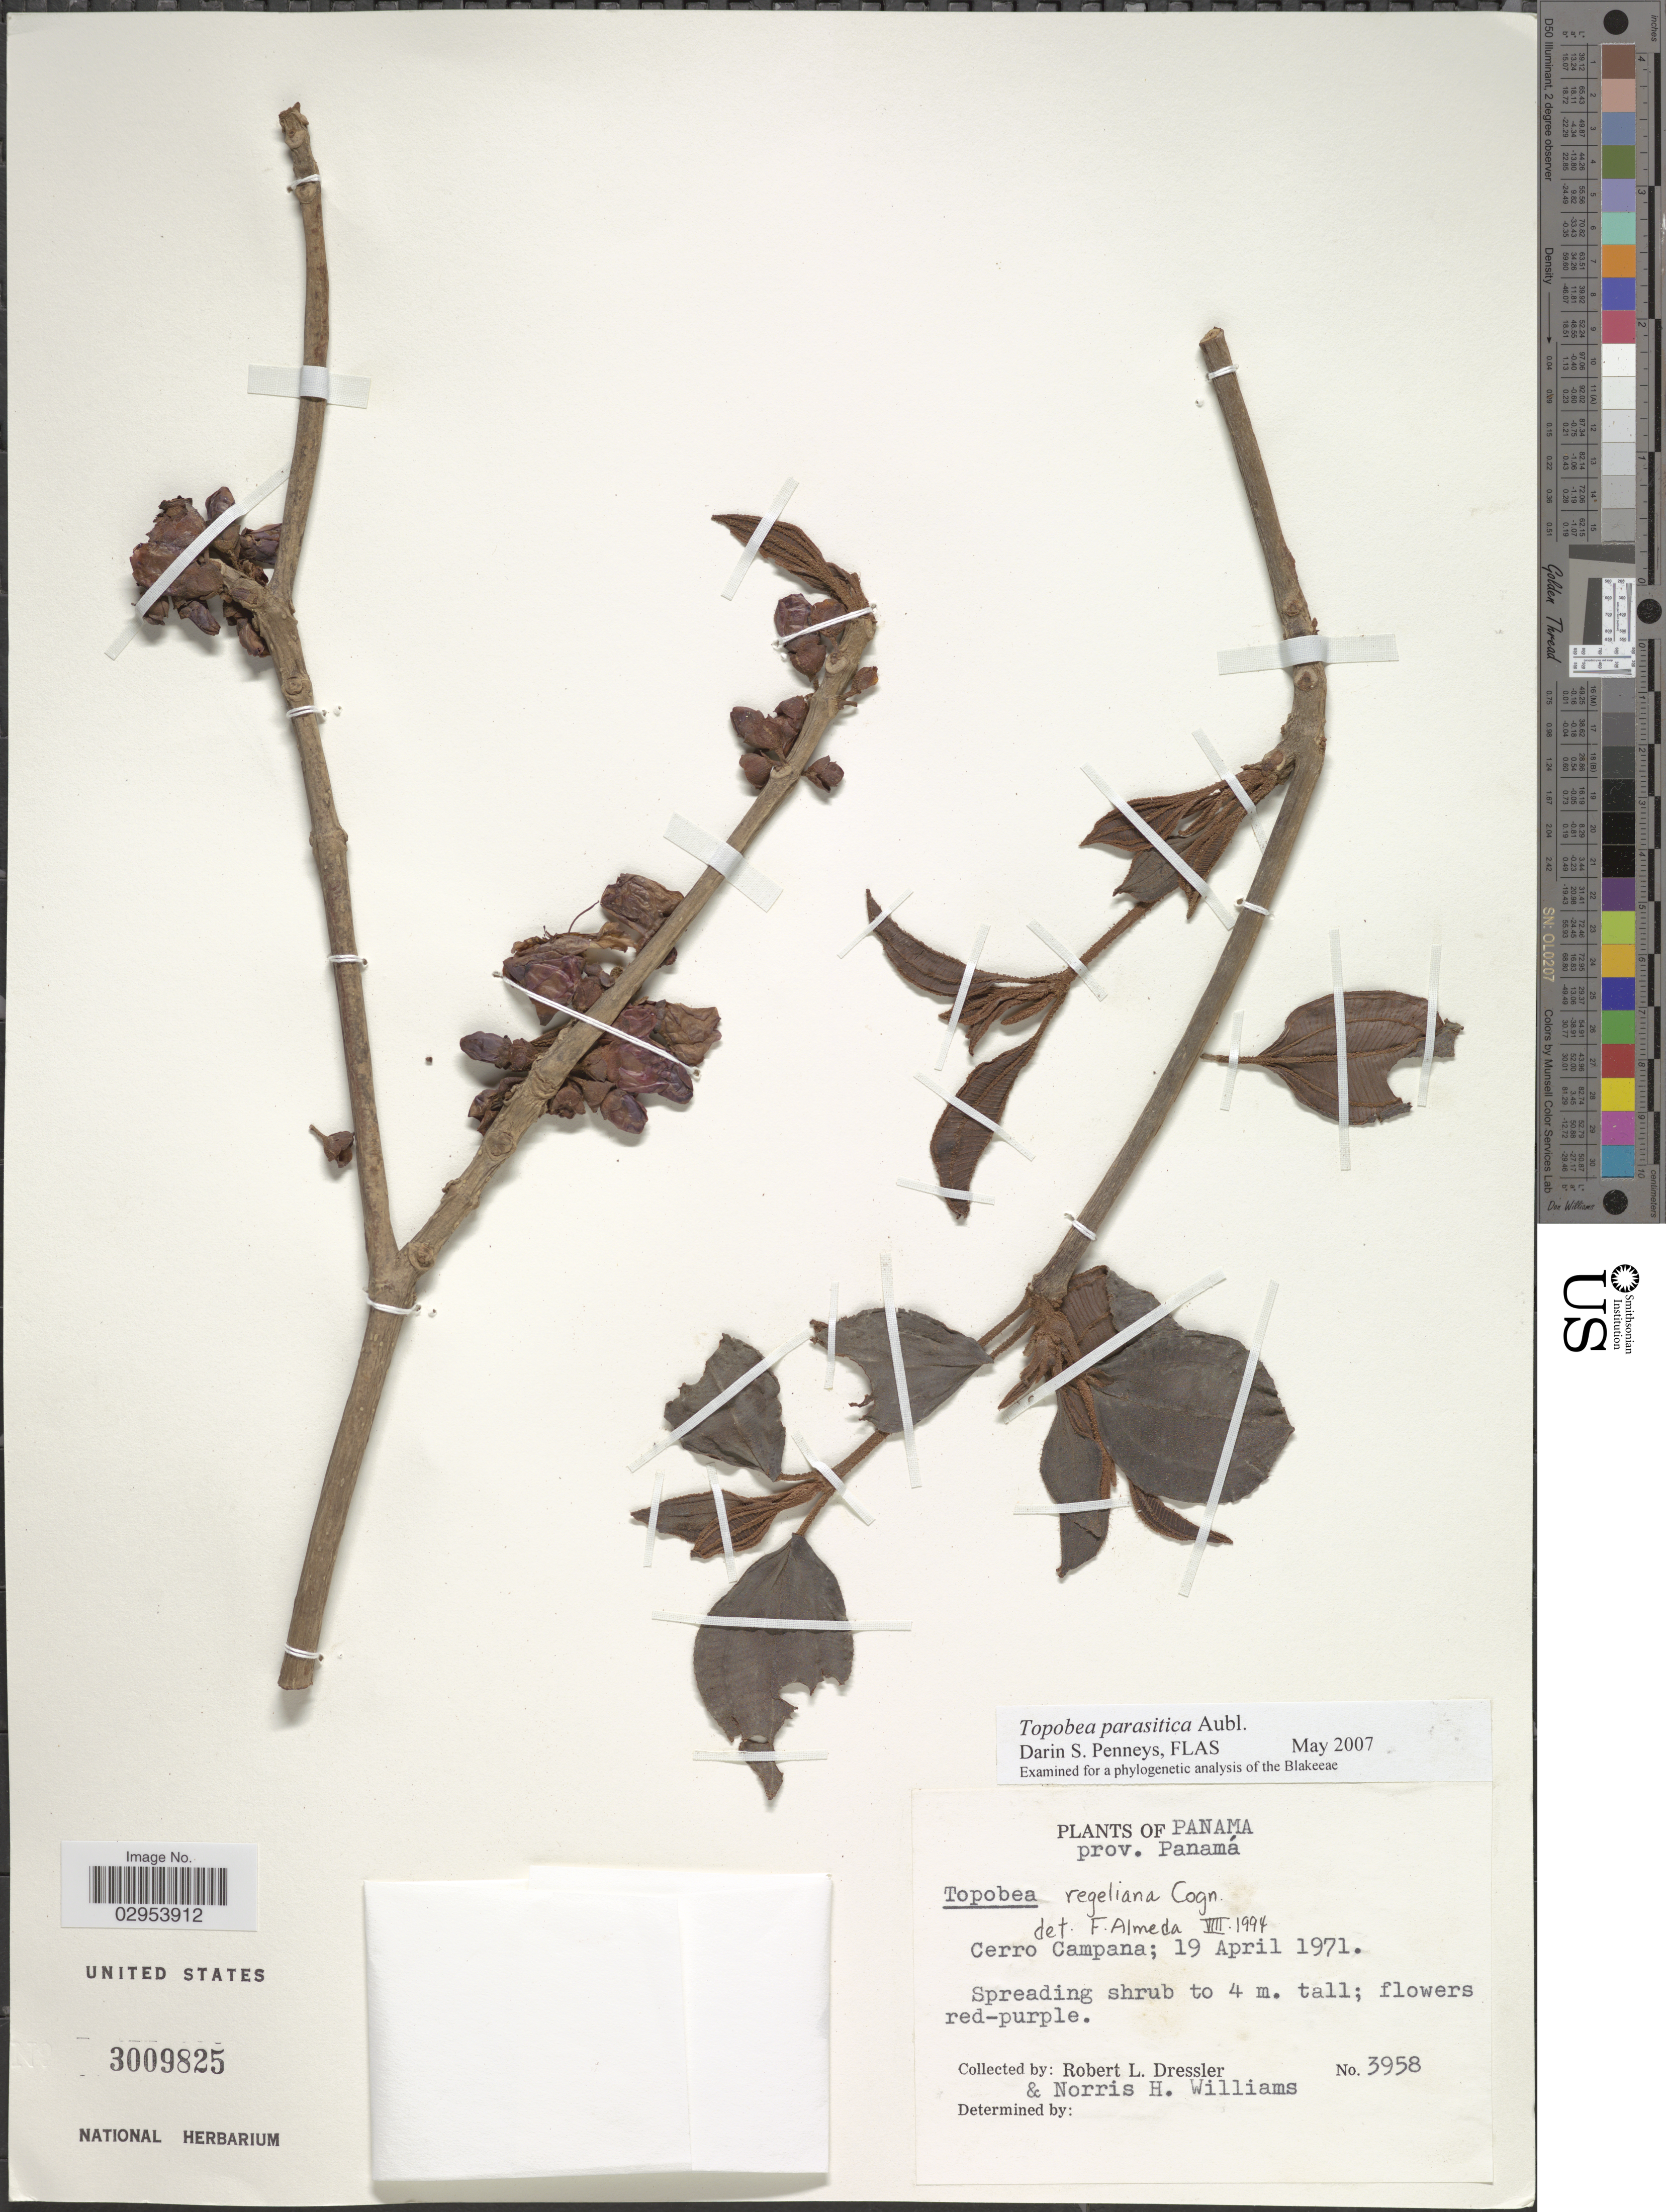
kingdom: Plantae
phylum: Tracheophyta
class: Magnoliopsida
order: Myrtales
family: Melastomataceae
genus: Topobea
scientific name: Topobea parasitica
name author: Aubl.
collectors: R. Dressler & N. H. Williams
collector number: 3958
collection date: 1971-04-19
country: Panama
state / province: Panamá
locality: Cerro Campana.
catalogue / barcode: US 3009825